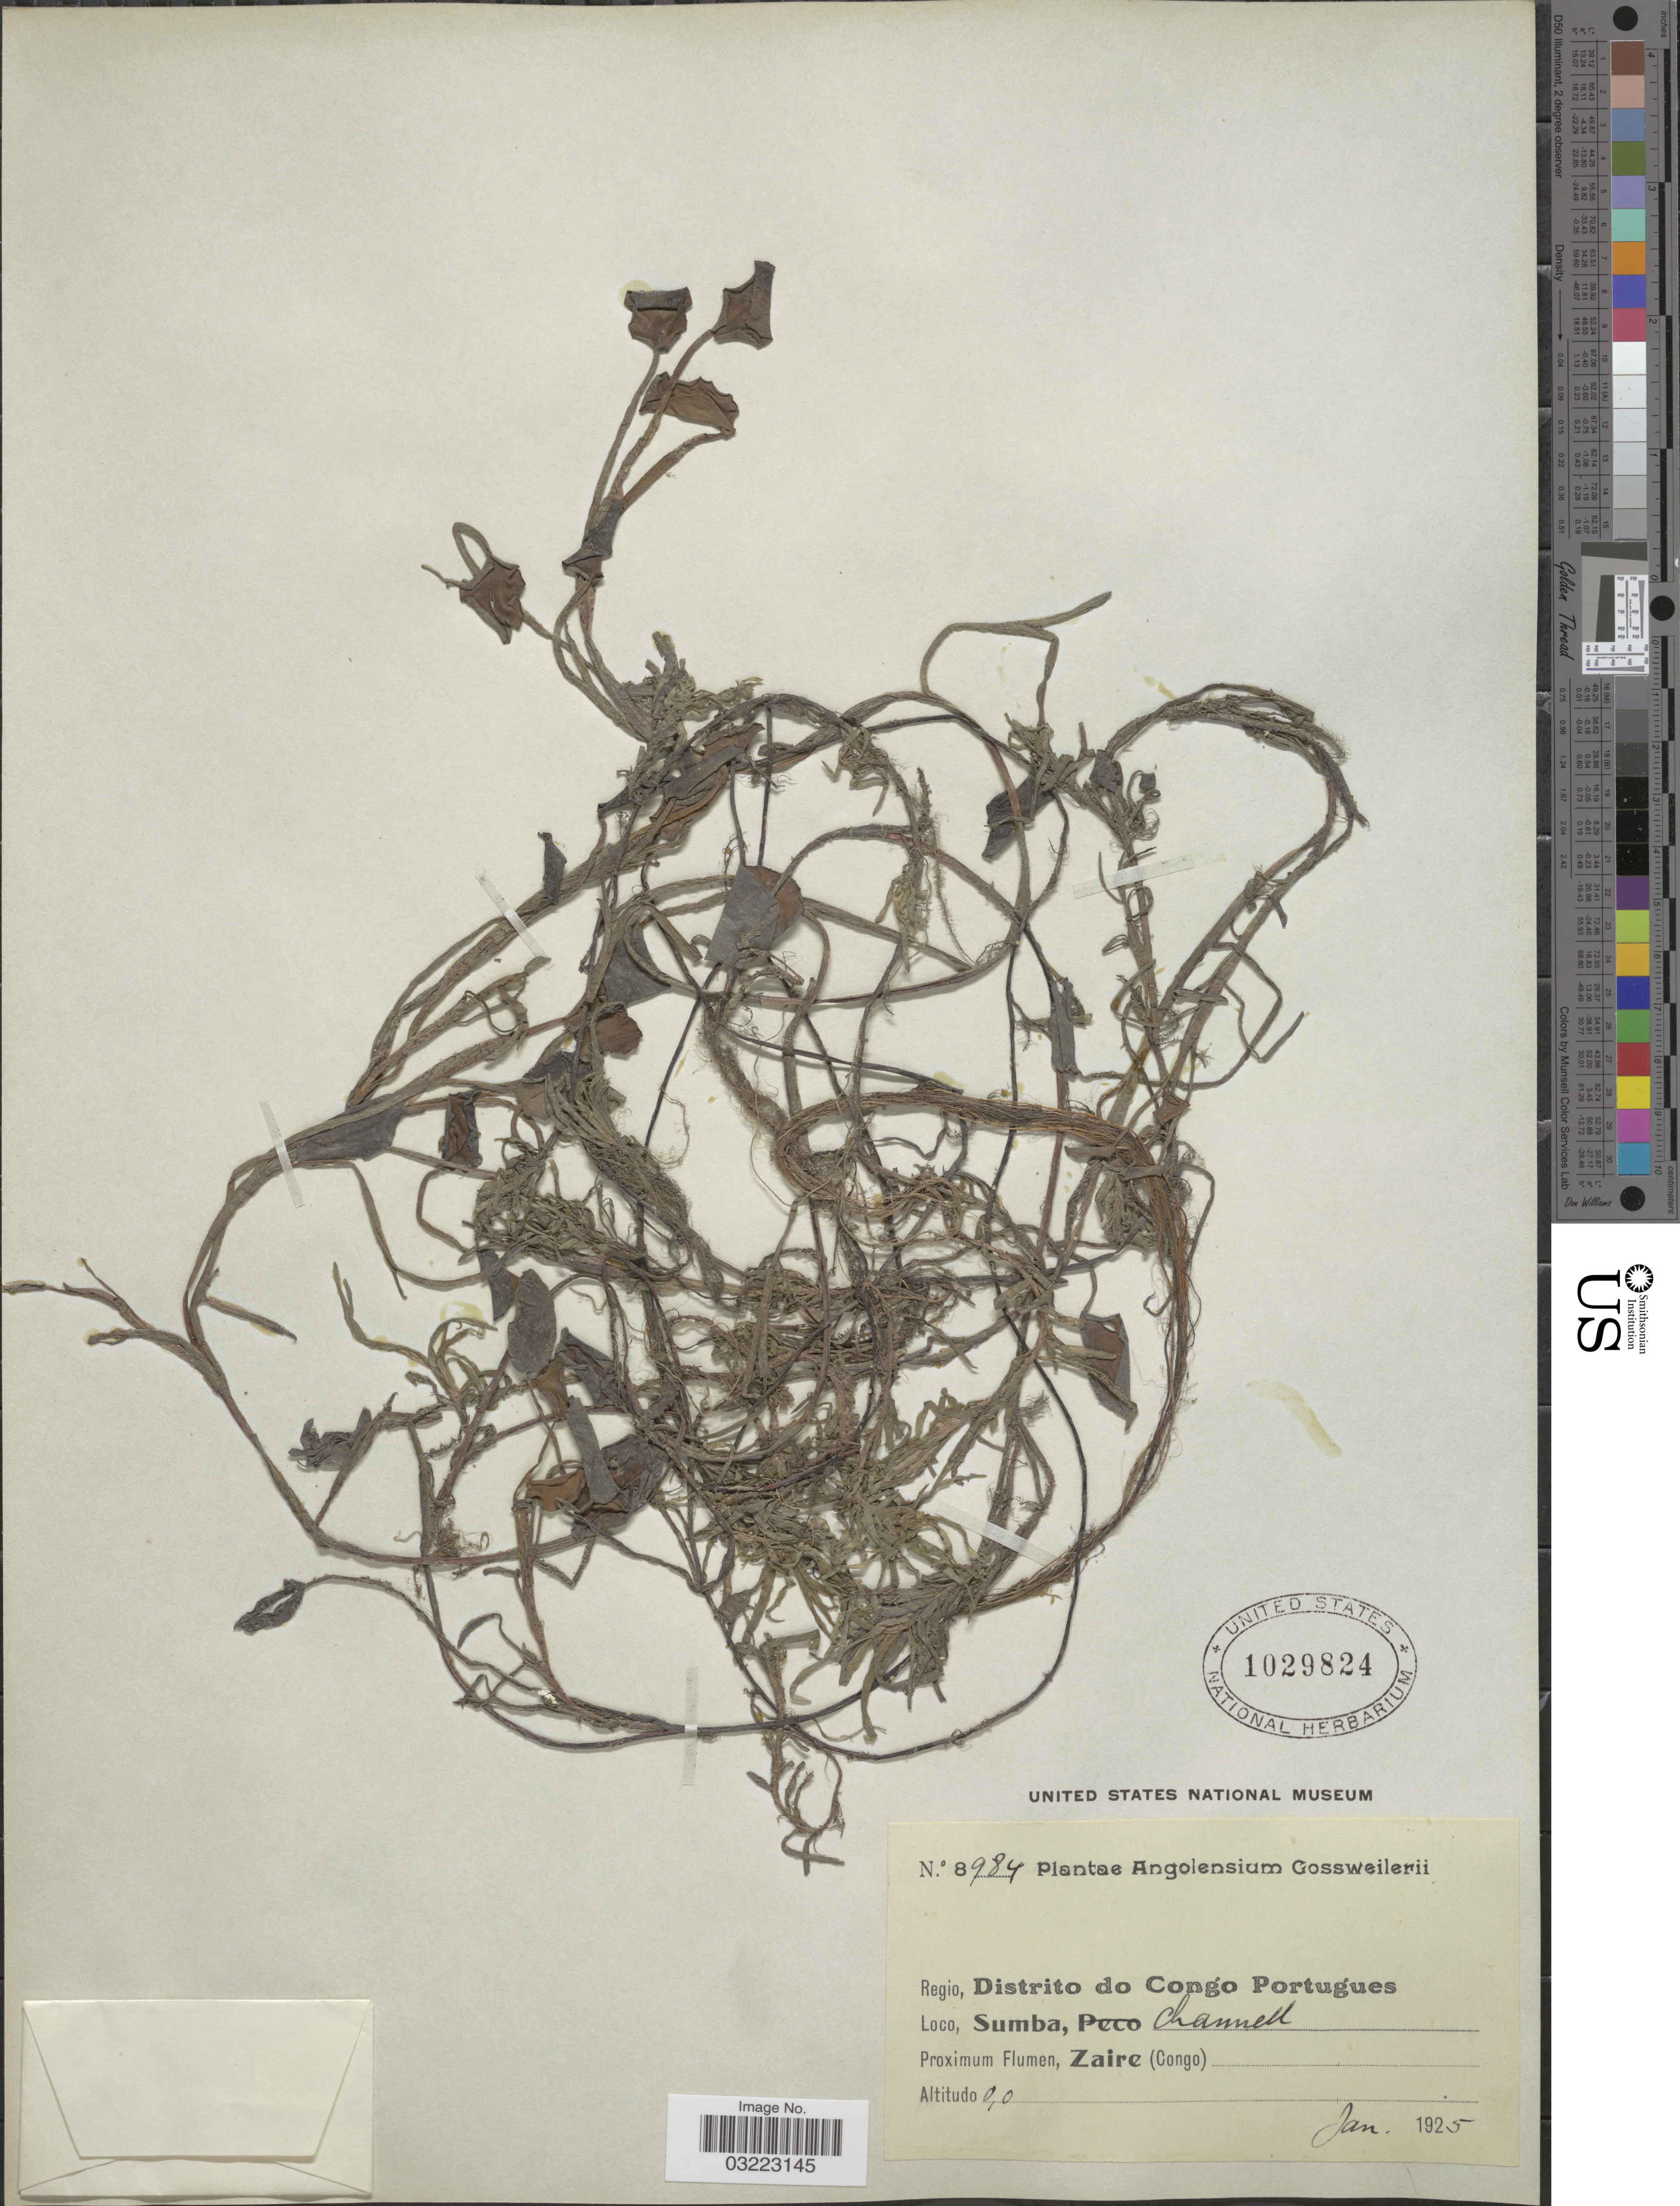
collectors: -. Gossweiler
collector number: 8984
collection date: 1925-01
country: Angola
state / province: Zaire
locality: Regio, Distrito do Congo Portugues. Sumba, Channell. Proximum Flumen, Zaire (Congo).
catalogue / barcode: US 1029824